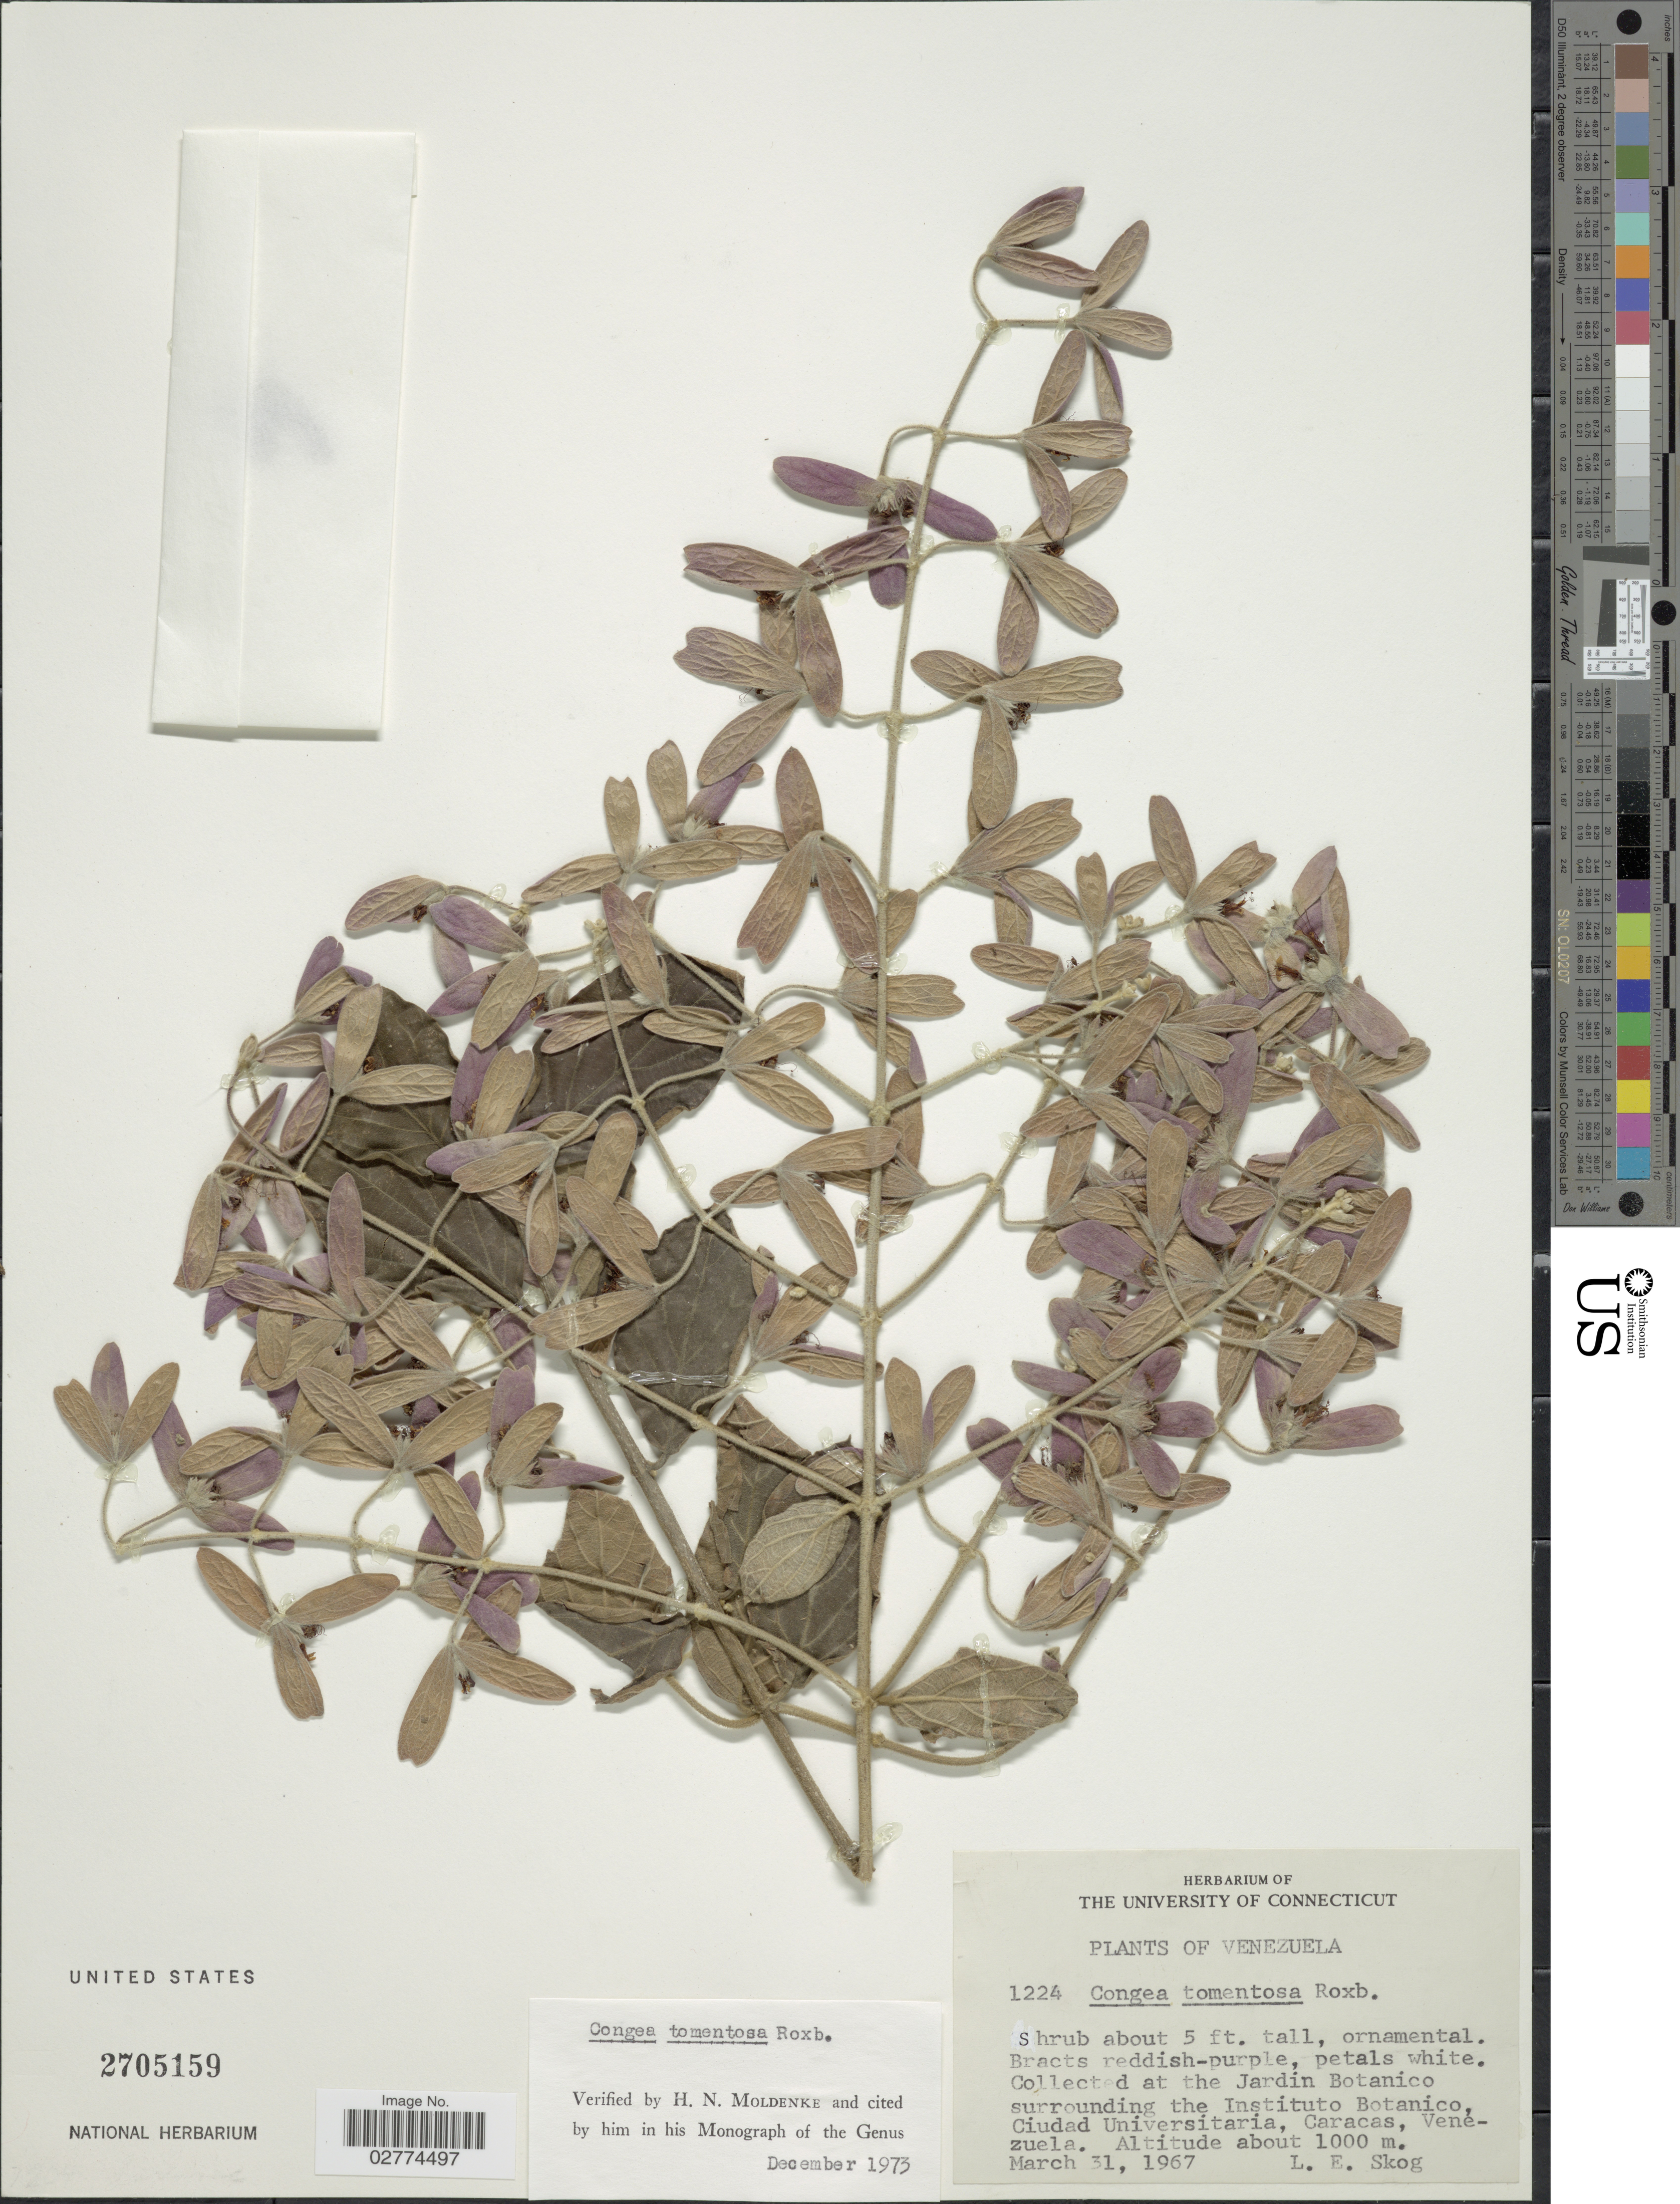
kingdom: Plantae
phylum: Tracheophyta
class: Magnoliopsida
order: Lamiales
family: Lamiaceae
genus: Congea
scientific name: Congea tomentosa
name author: Roxb.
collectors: L. E. Skog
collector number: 1224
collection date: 1967-03-31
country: Venezuela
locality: Collected at the Jardin Botanico surrounding the Instituto Botanico, Ciudad Universitaria, Caracas.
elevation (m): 1000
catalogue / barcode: US 2705159